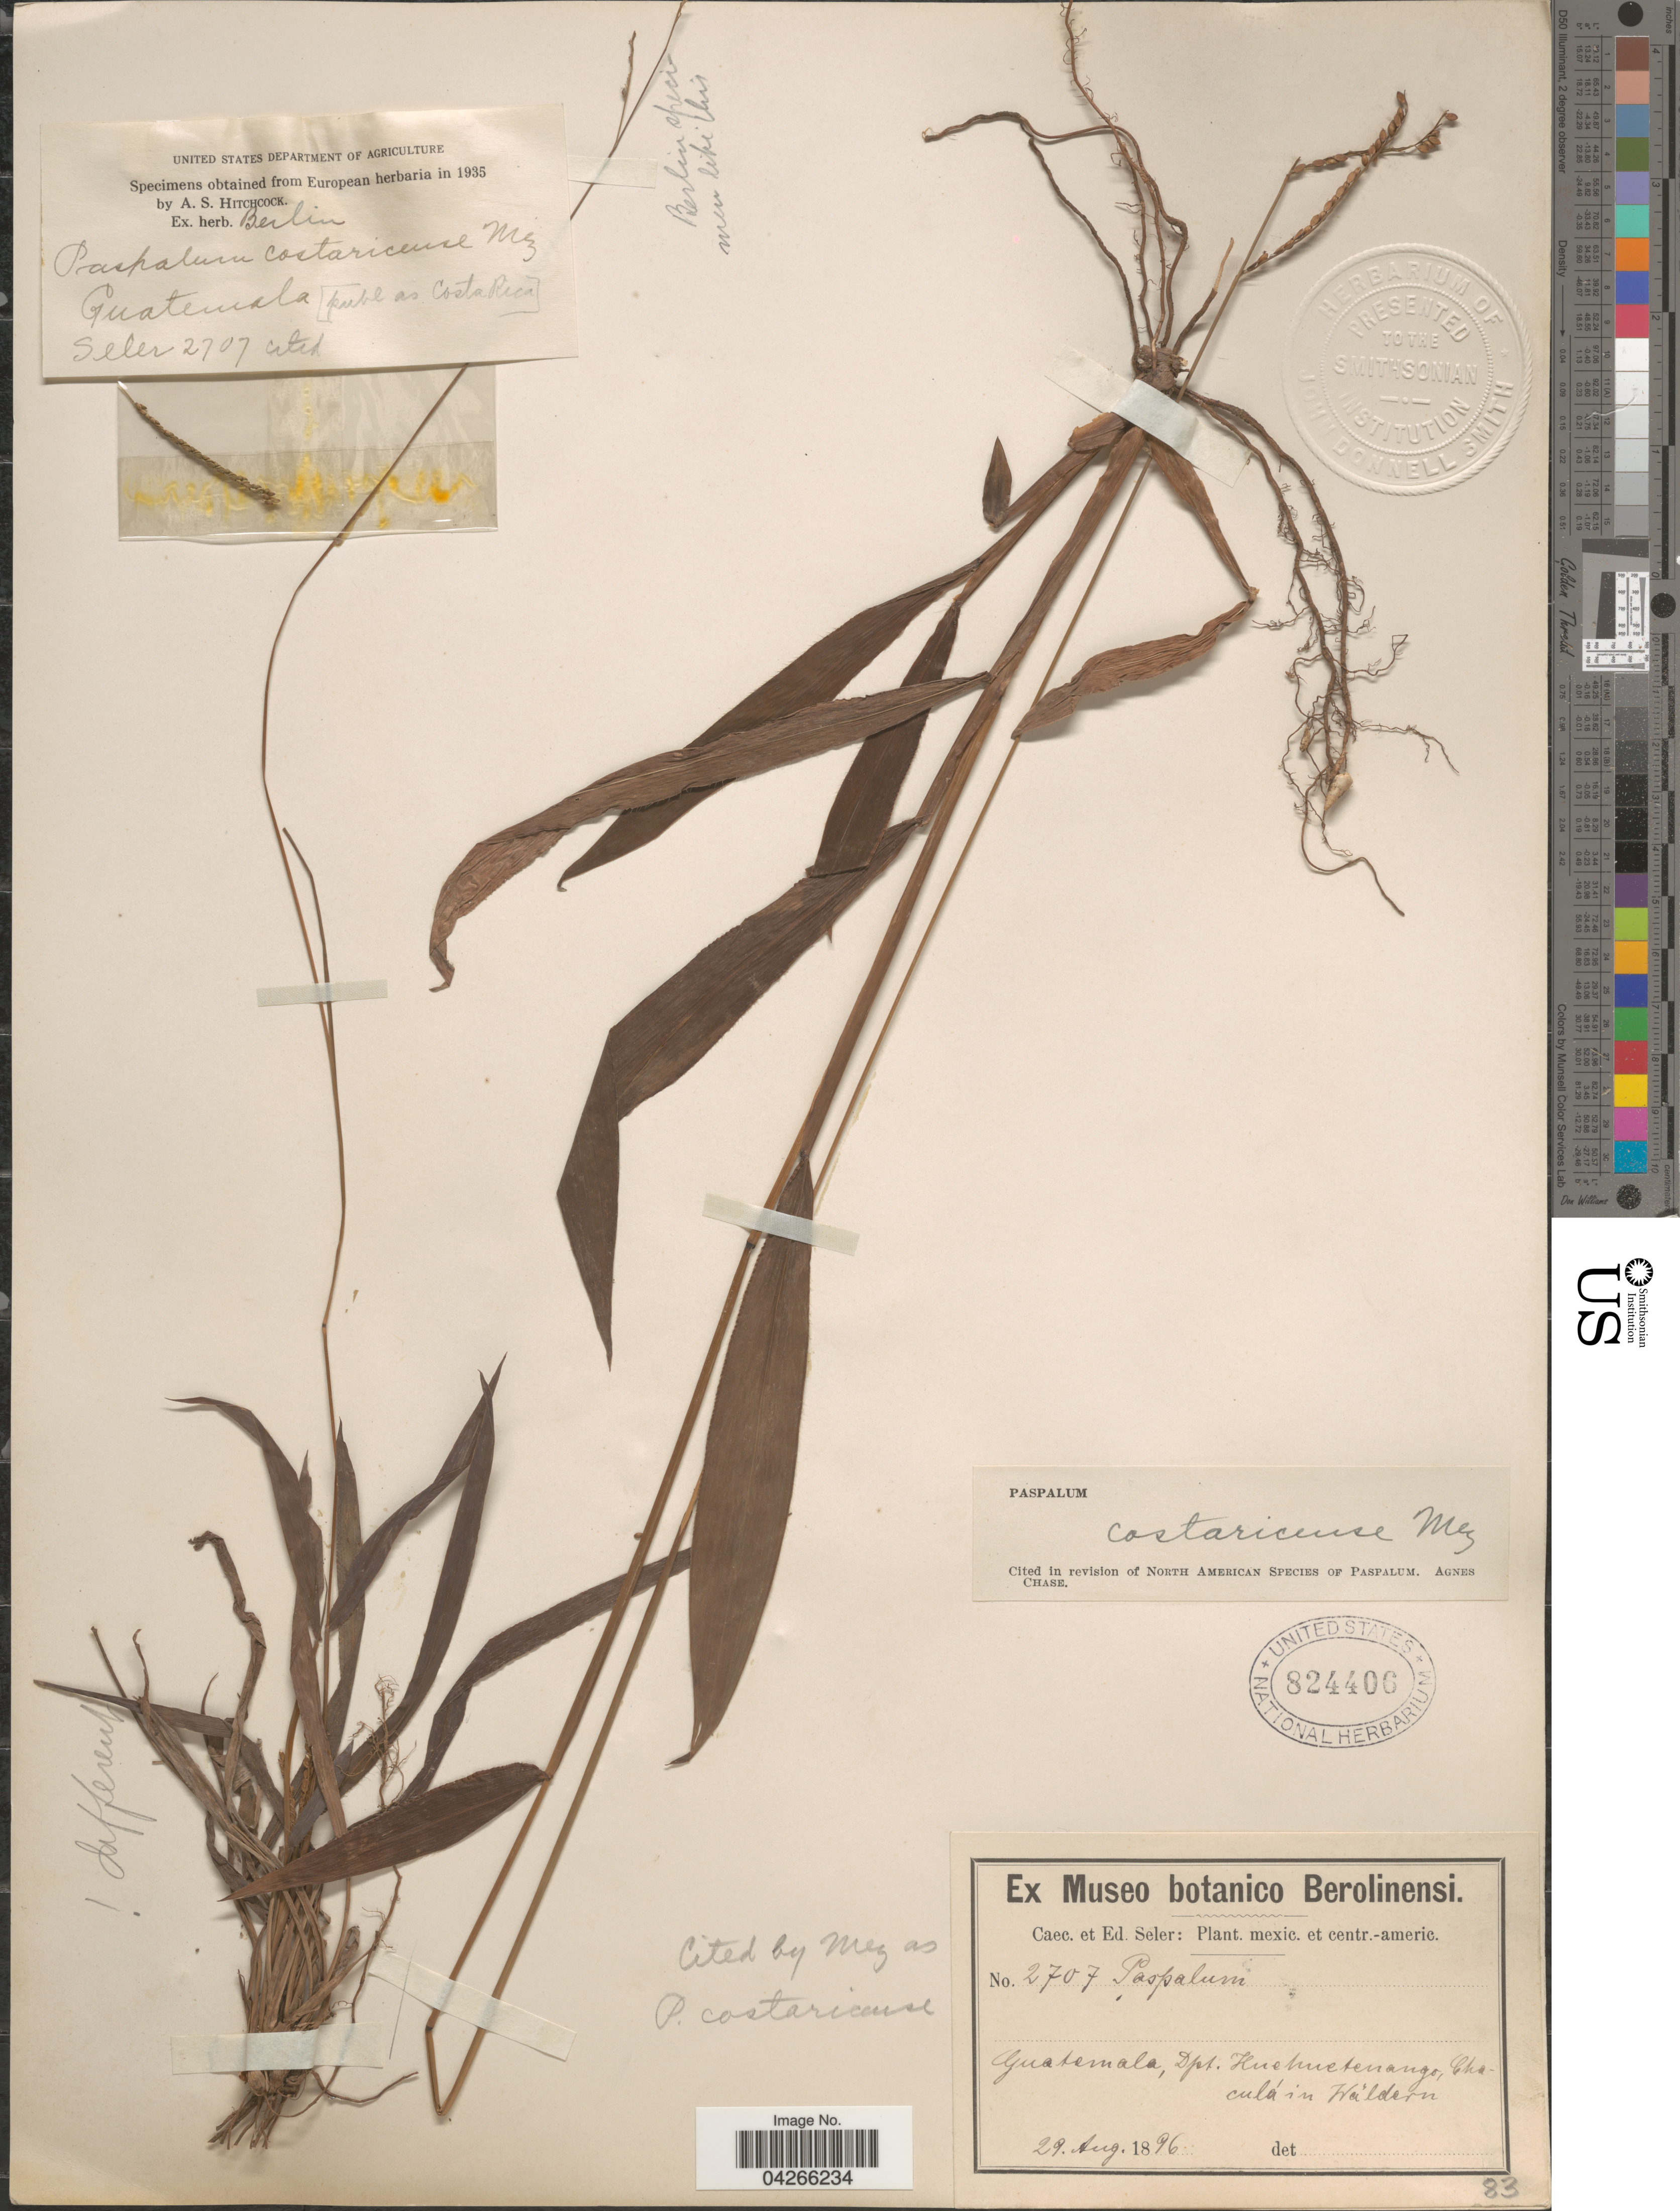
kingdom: Plantae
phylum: Tracheophyta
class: Liliopsida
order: Poales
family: Poaceae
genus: Paspalum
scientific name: Paspalum costaricense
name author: Mez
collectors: -. Seler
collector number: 2707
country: Guatemala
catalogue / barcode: US 824406